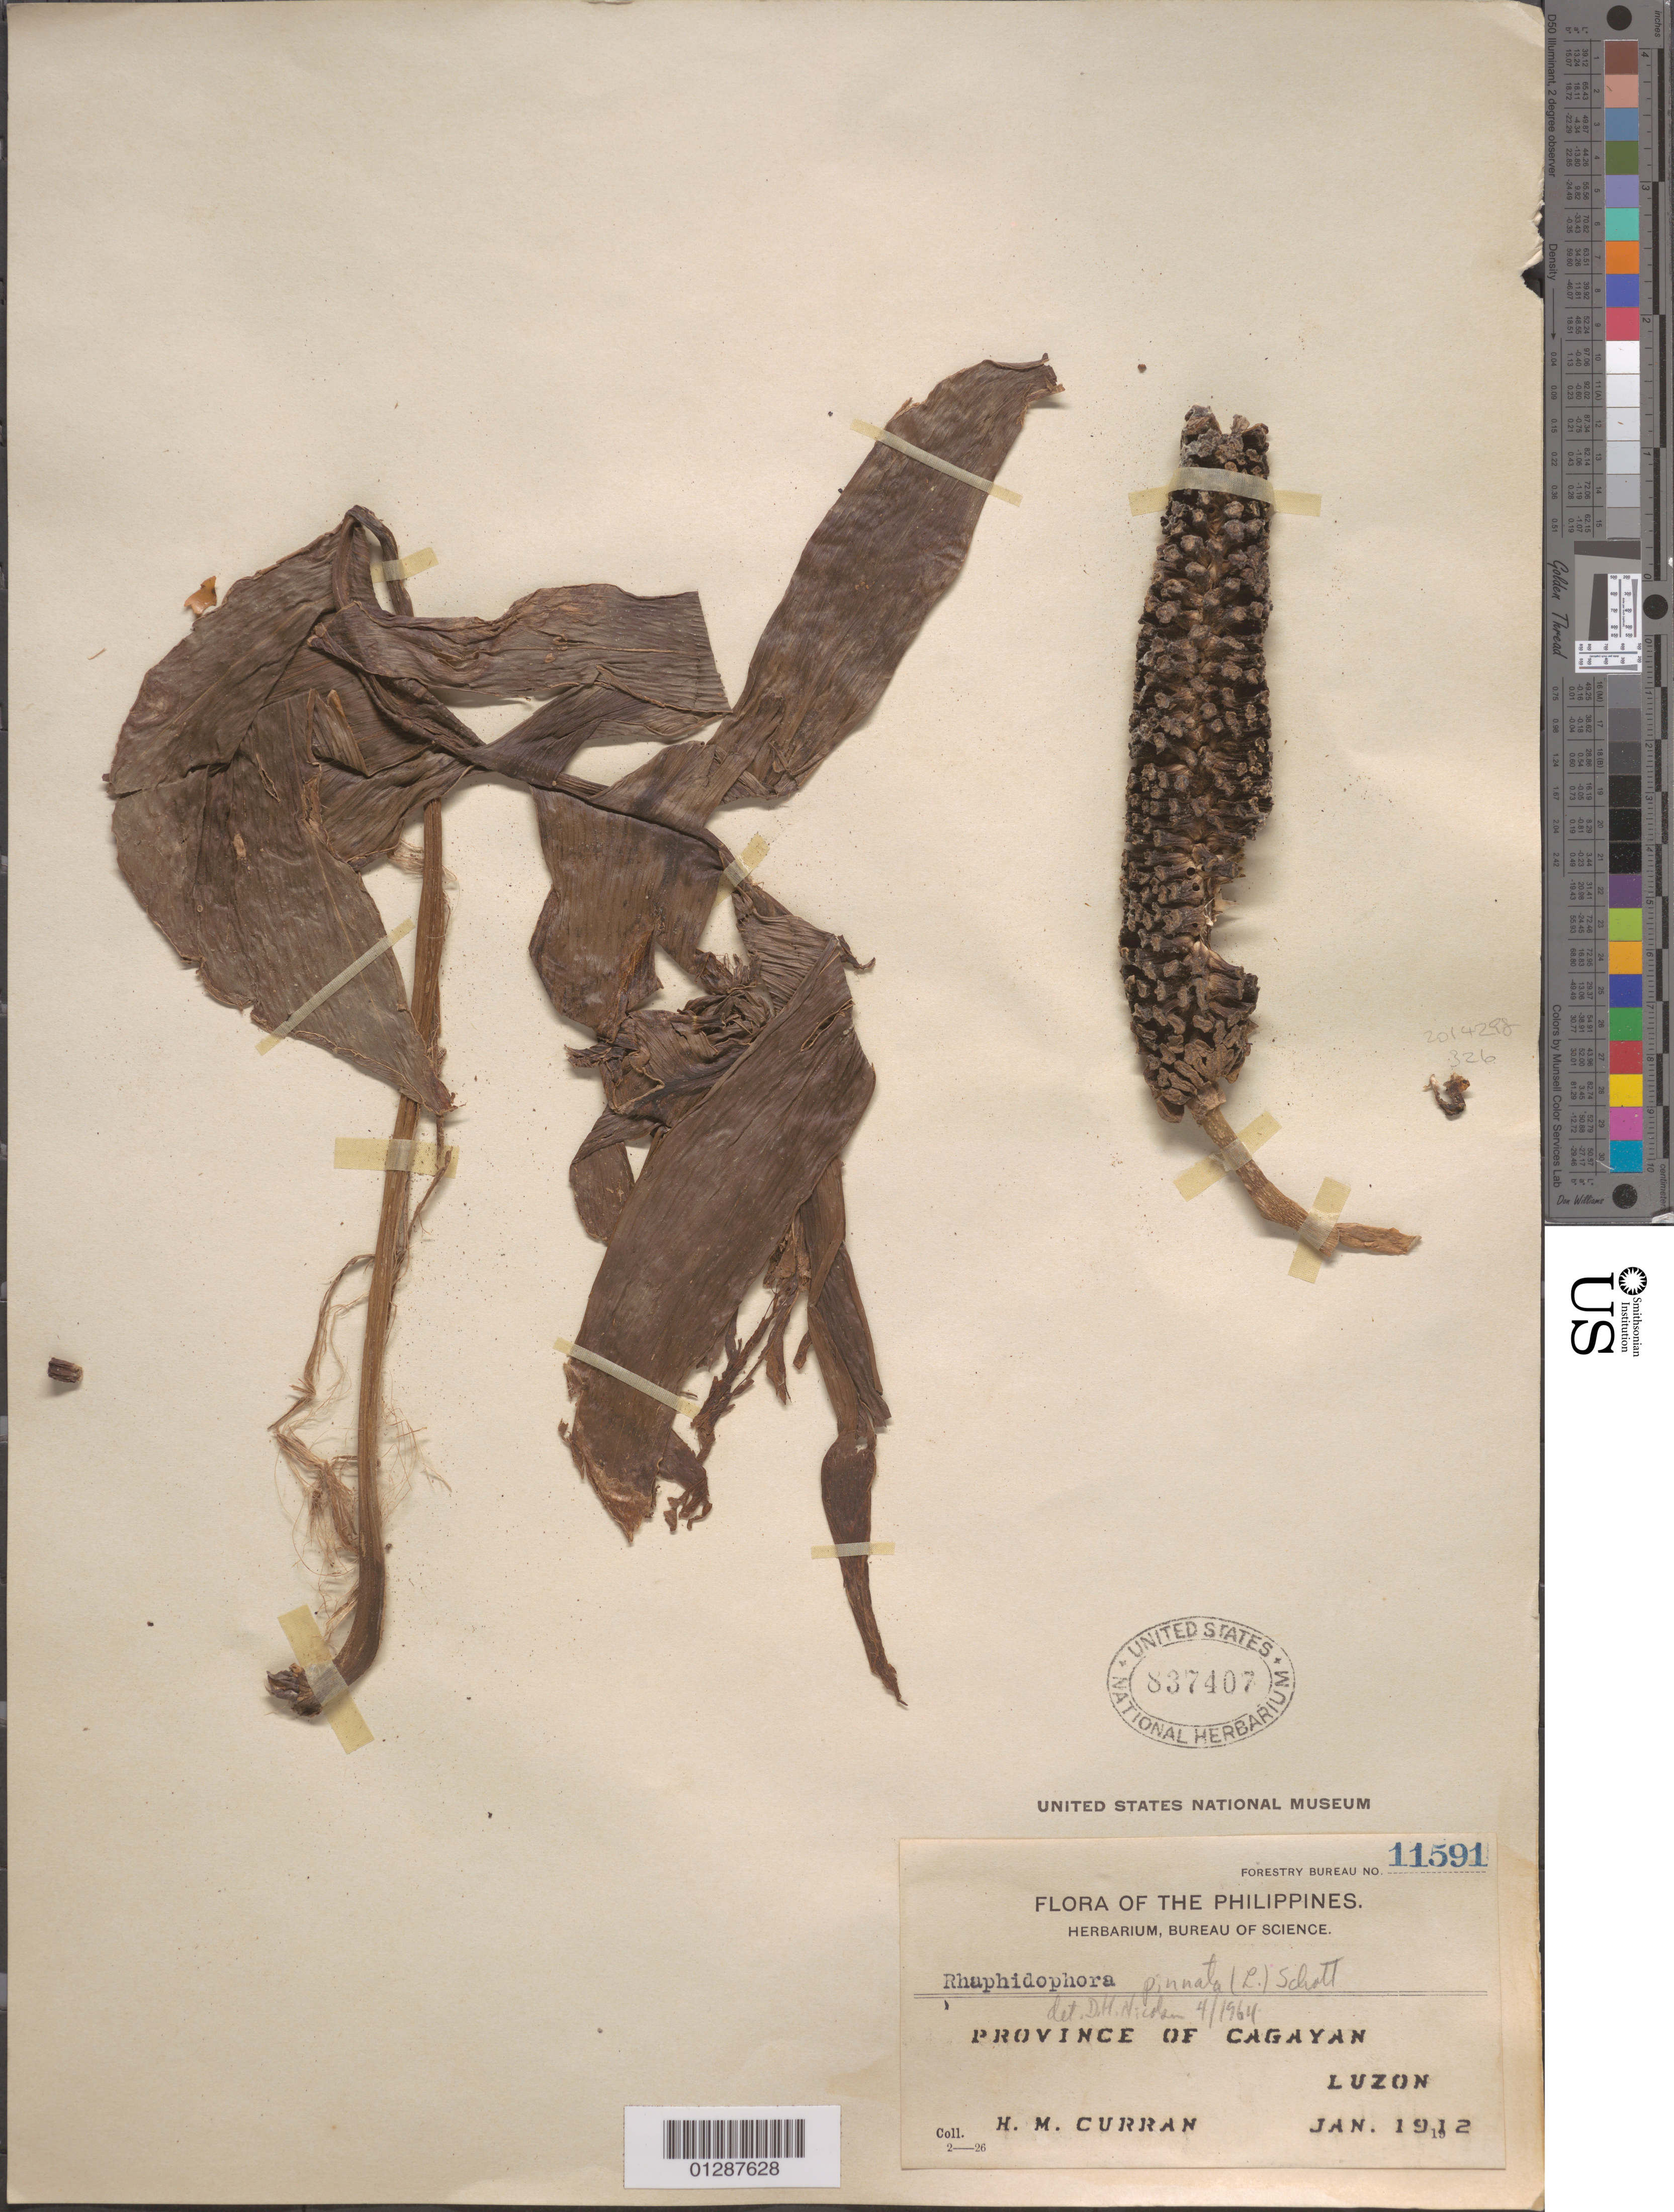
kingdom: Plantae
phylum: Tracheophyta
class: Liliopsida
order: Alismatales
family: Araceae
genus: Epipremnum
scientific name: Epipremnum pinnatum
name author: (L.) Engl.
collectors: H. M. Curran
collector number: Forestry Bureau 11591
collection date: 1912-01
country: Philippines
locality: Province of Cagayan, Luzon.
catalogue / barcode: US 837407